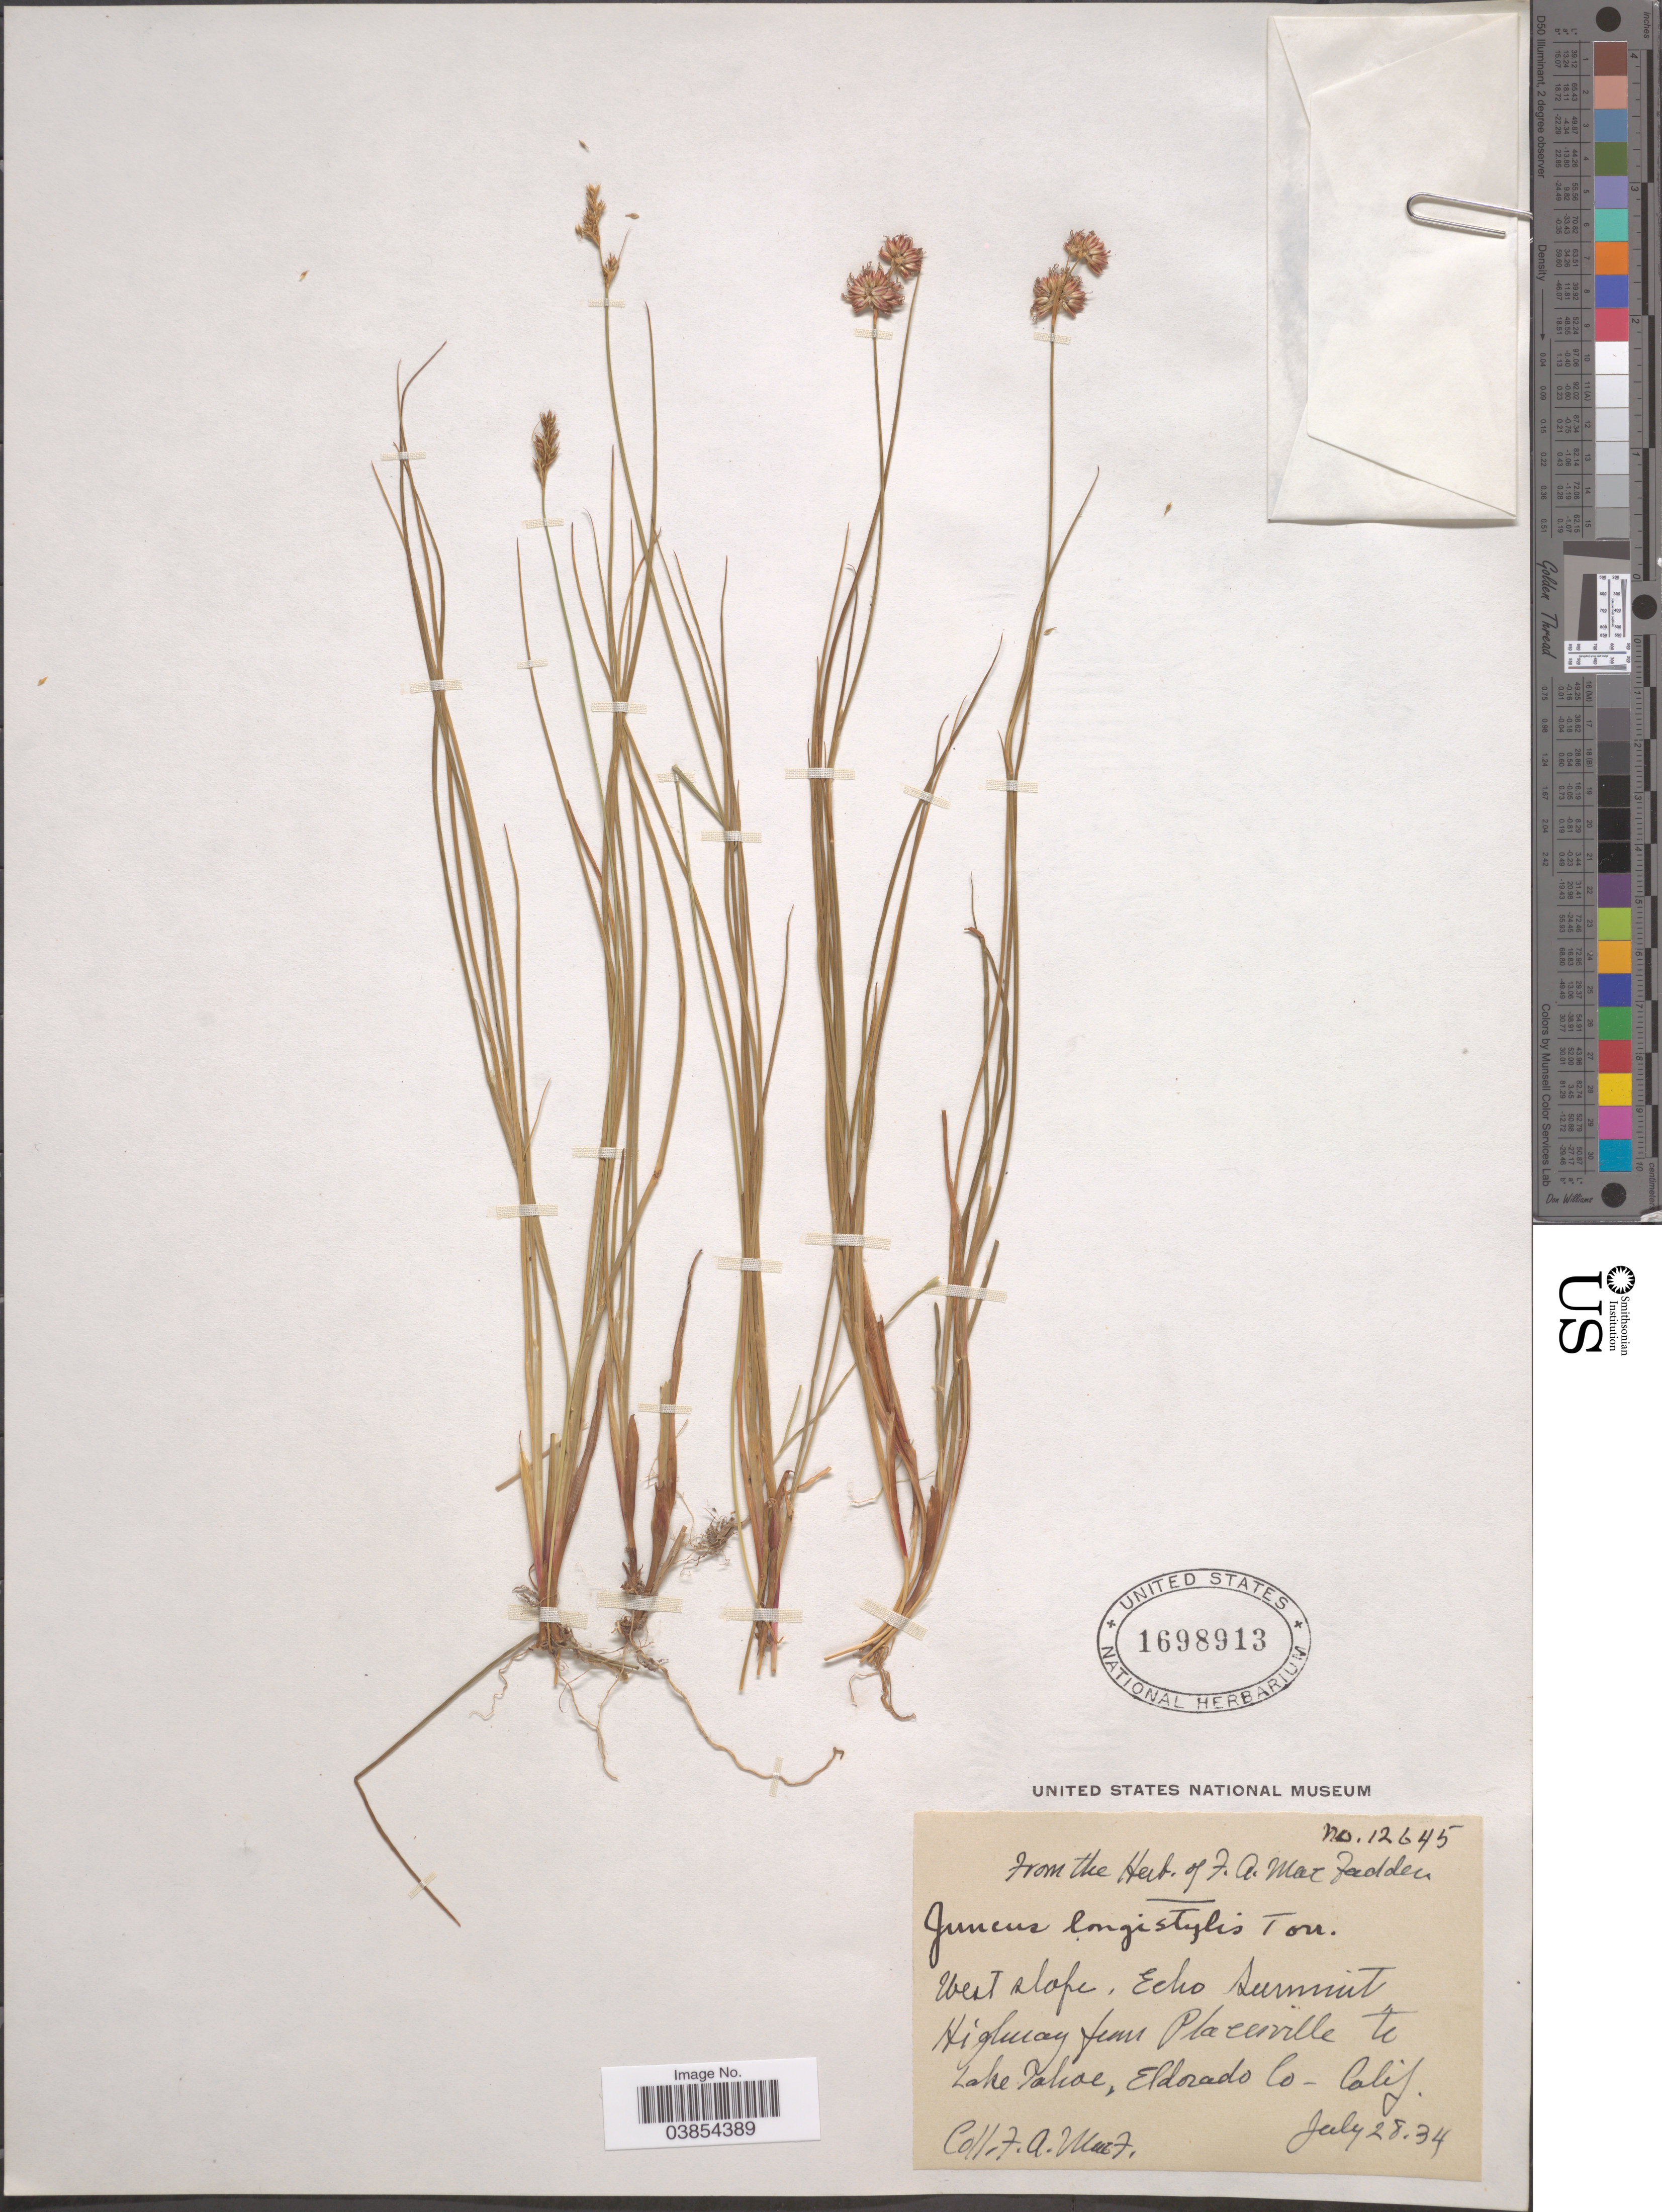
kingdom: Plantae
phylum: Tracheophyta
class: Liliopsida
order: Poales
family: Juncaceae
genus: Juncus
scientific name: Juncus longistylis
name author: Torr.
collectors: F. MacFadden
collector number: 12645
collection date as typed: Transcribed d/m/y: 28/7/34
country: United States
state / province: California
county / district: El Dorado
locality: West slope, Echo Summit Highway from Placerville to Lake Tahoe, Eldorado Co.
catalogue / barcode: US 1698913